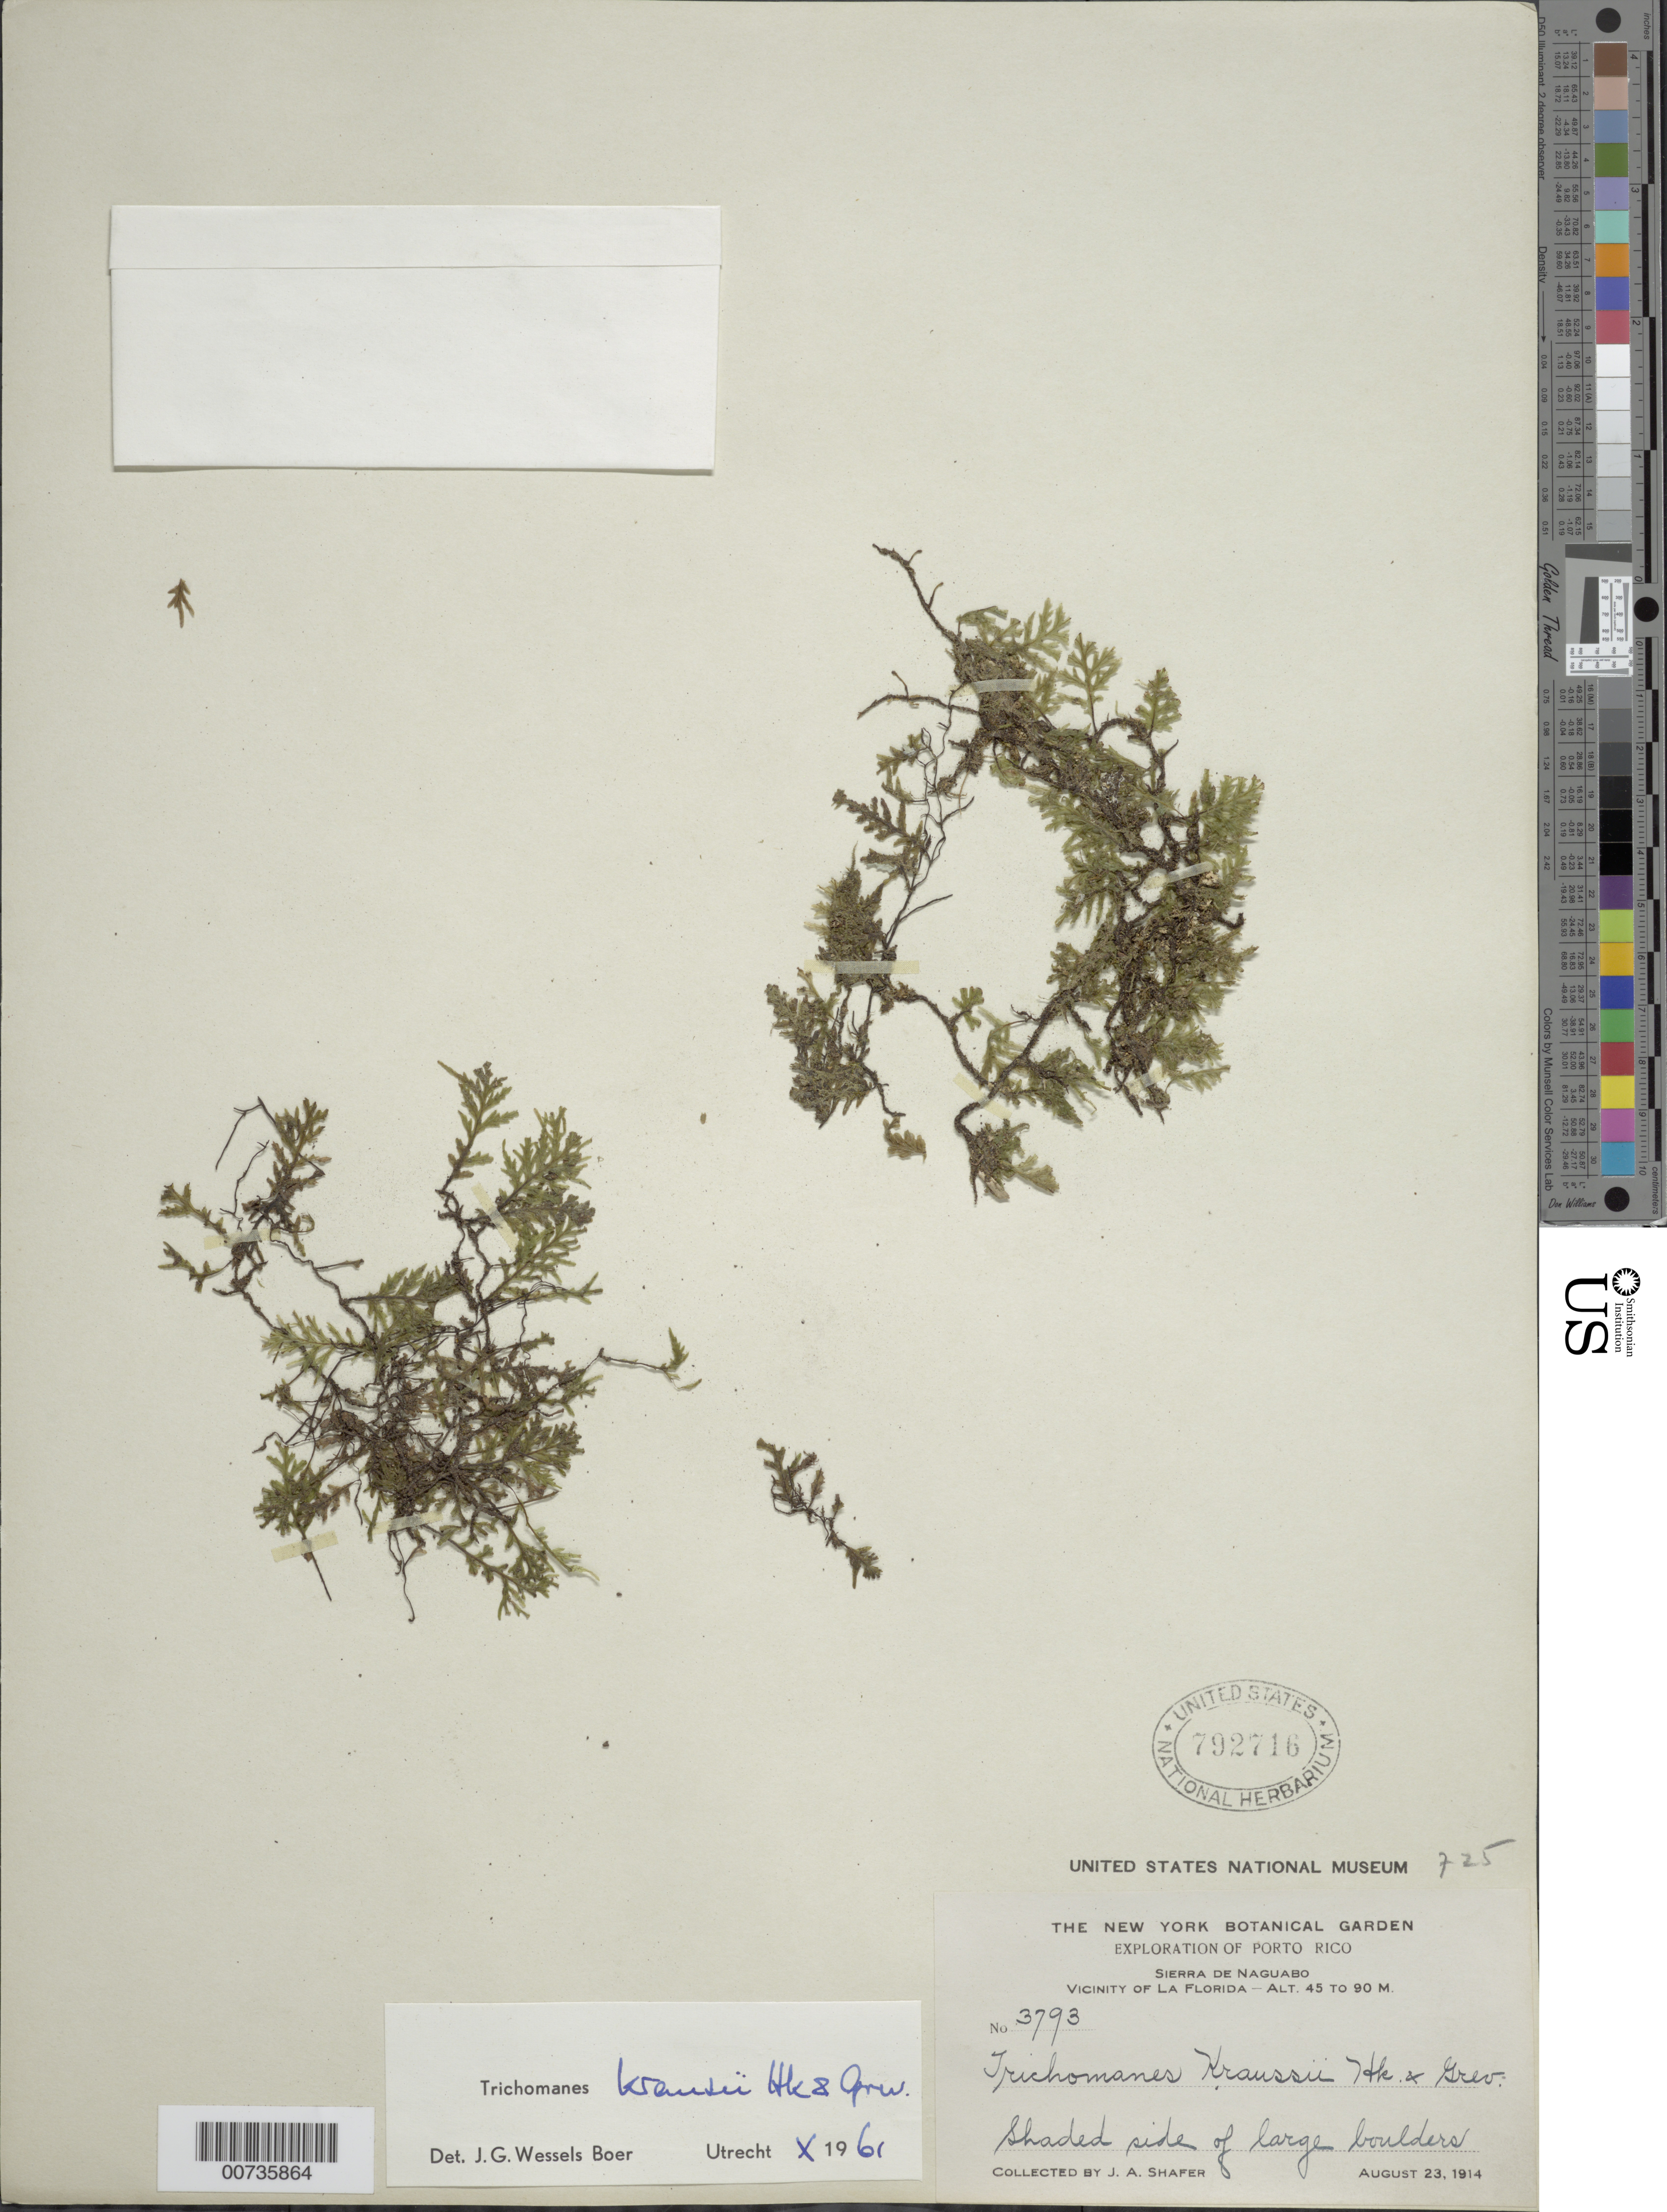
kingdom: Plantae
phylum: Tracheophyta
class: Polypodiopsida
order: Hymenophyllales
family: Hymenophyllaceae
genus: Didymoglossum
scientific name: Didymoglossum kraussii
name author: (Hook. & Grev.) C. Presl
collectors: J. A. Shafer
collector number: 3793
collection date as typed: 23 Aug 1914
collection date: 1914-08-23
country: Puerto Rico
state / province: Naguabo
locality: Sierra de Naguabo, vicinity of La Florida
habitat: Shaded side of large boulders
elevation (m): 45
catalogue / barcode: US 792716